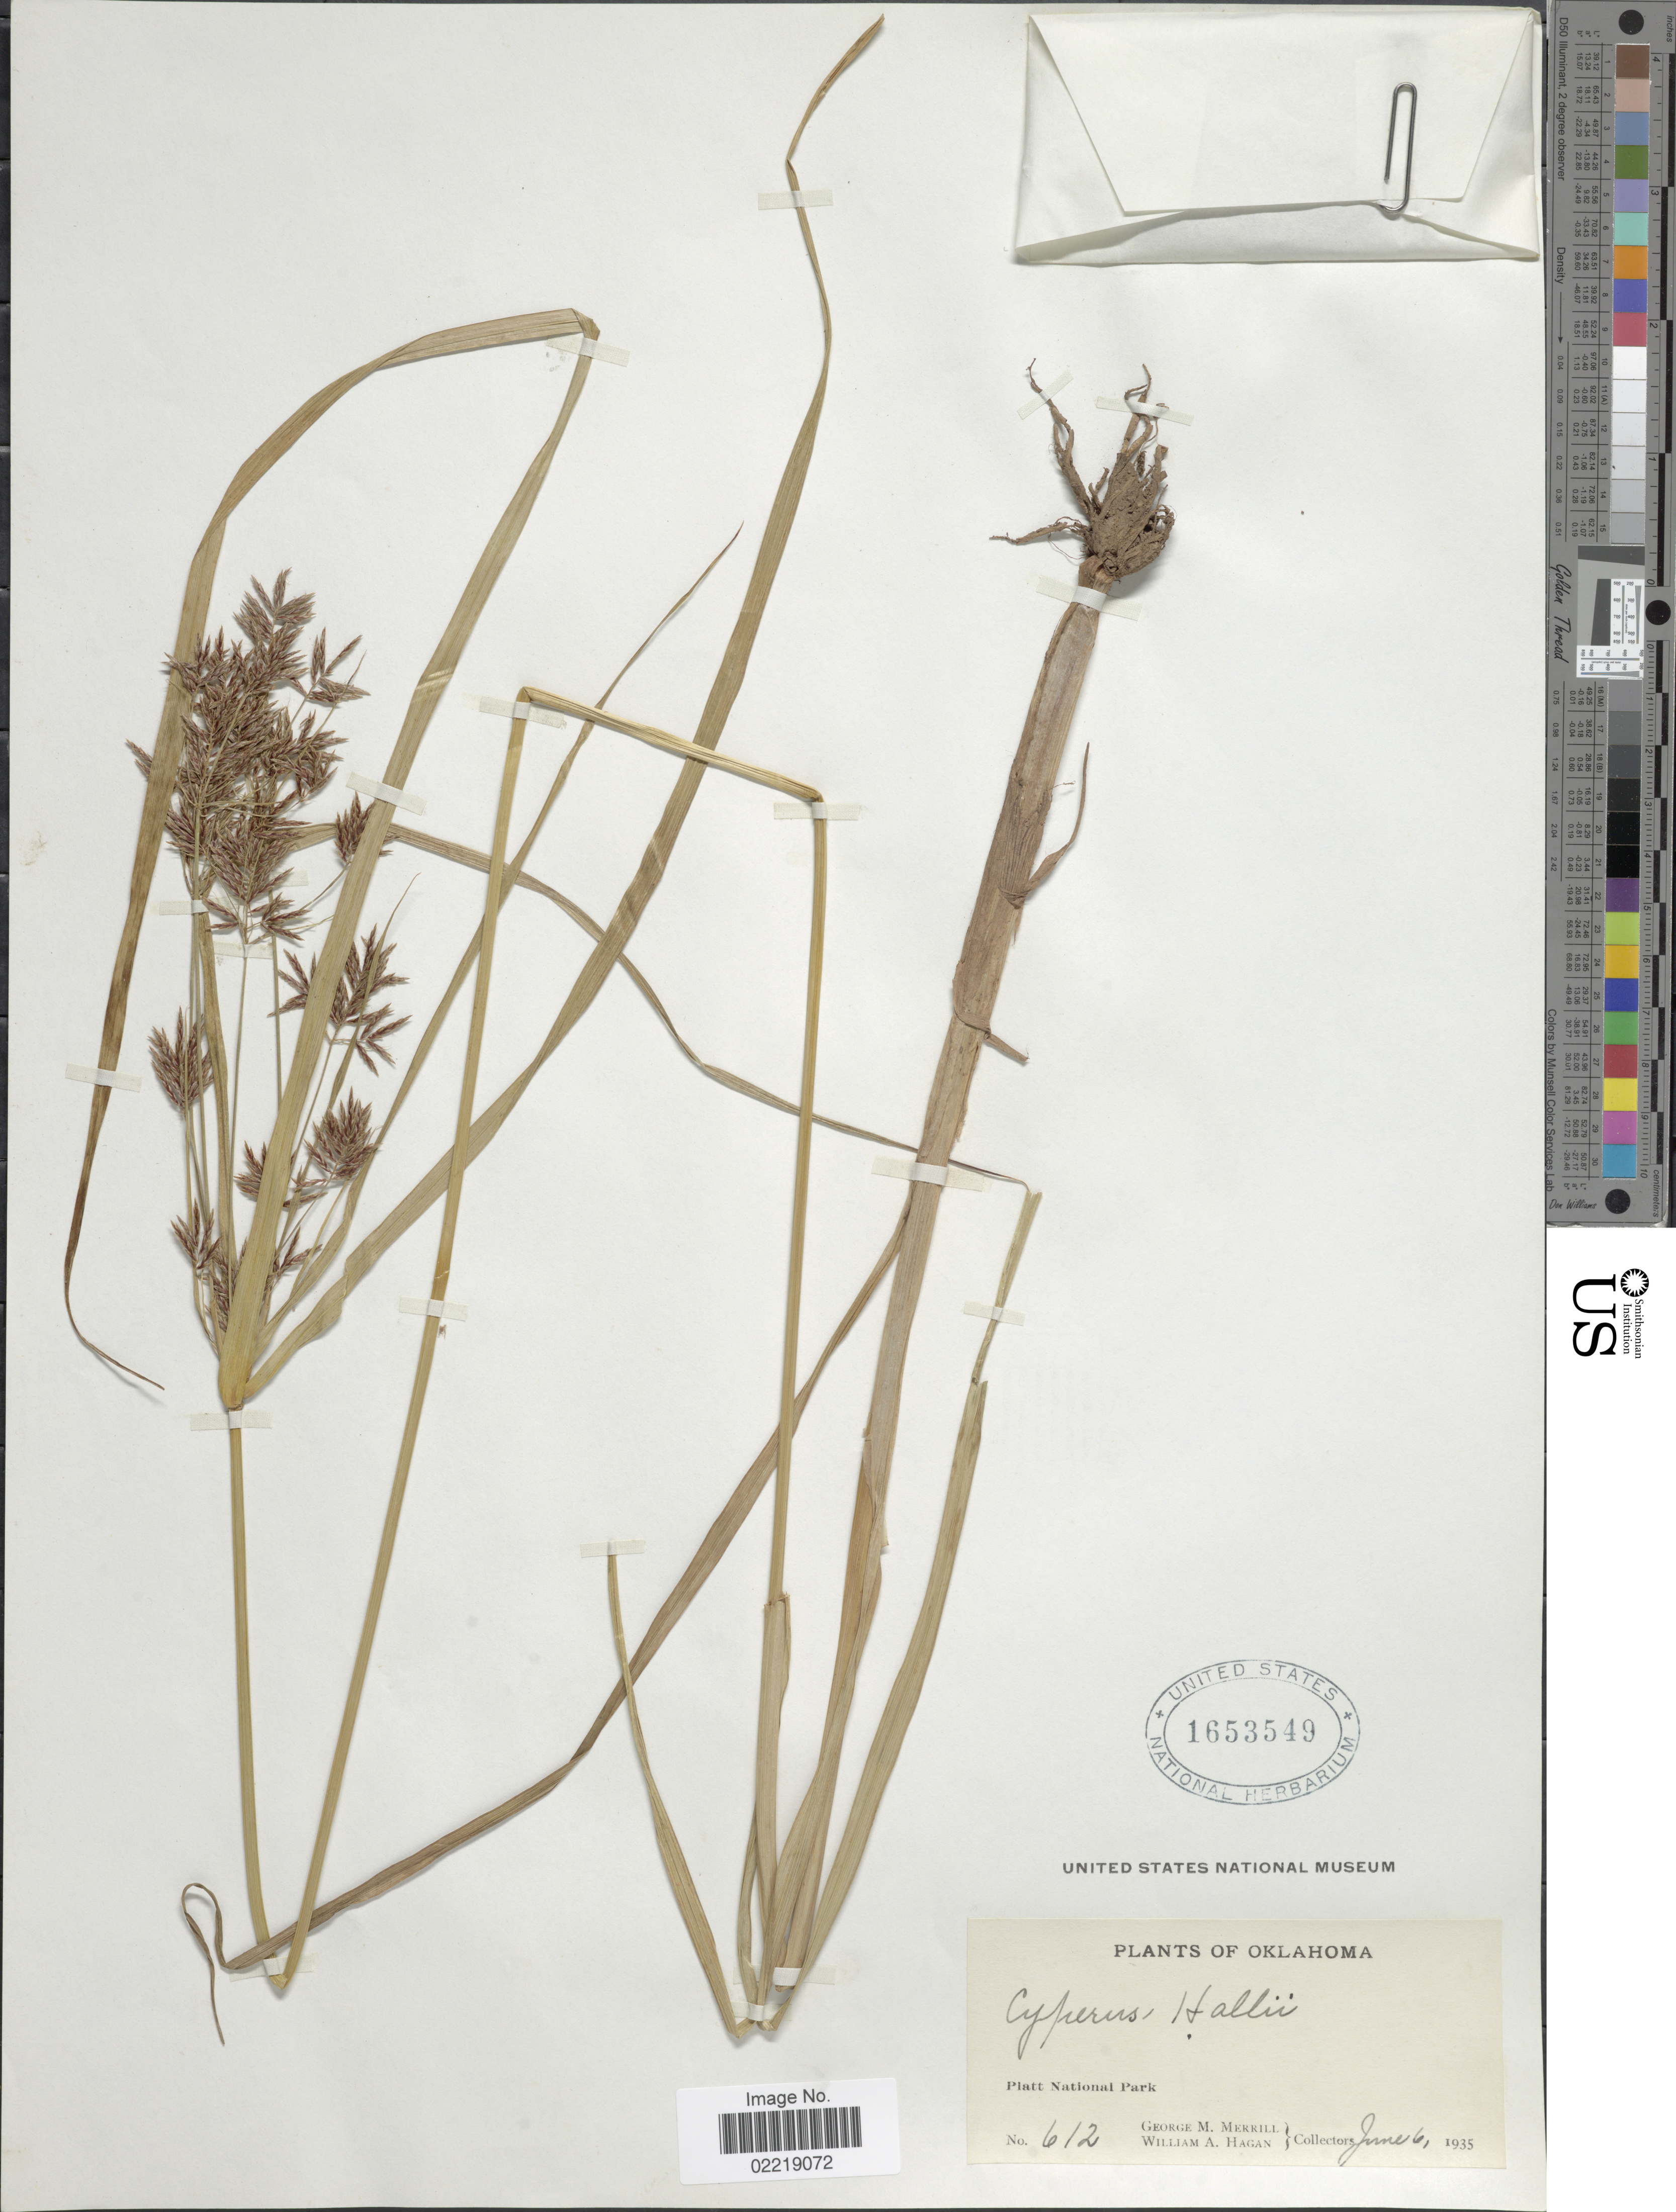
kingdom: Plantae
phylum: Tracheophyta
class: Liliopsida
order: Poales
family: Cyperaceae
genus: Cyperus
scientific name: Cyperus setigerus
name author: Torr. & Hook.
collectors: G. M. Merrill & W. Hagan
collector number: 612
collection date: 1935-06-06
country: United States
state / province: Oklahoma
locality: Platt National Park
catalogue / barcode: US 1653549